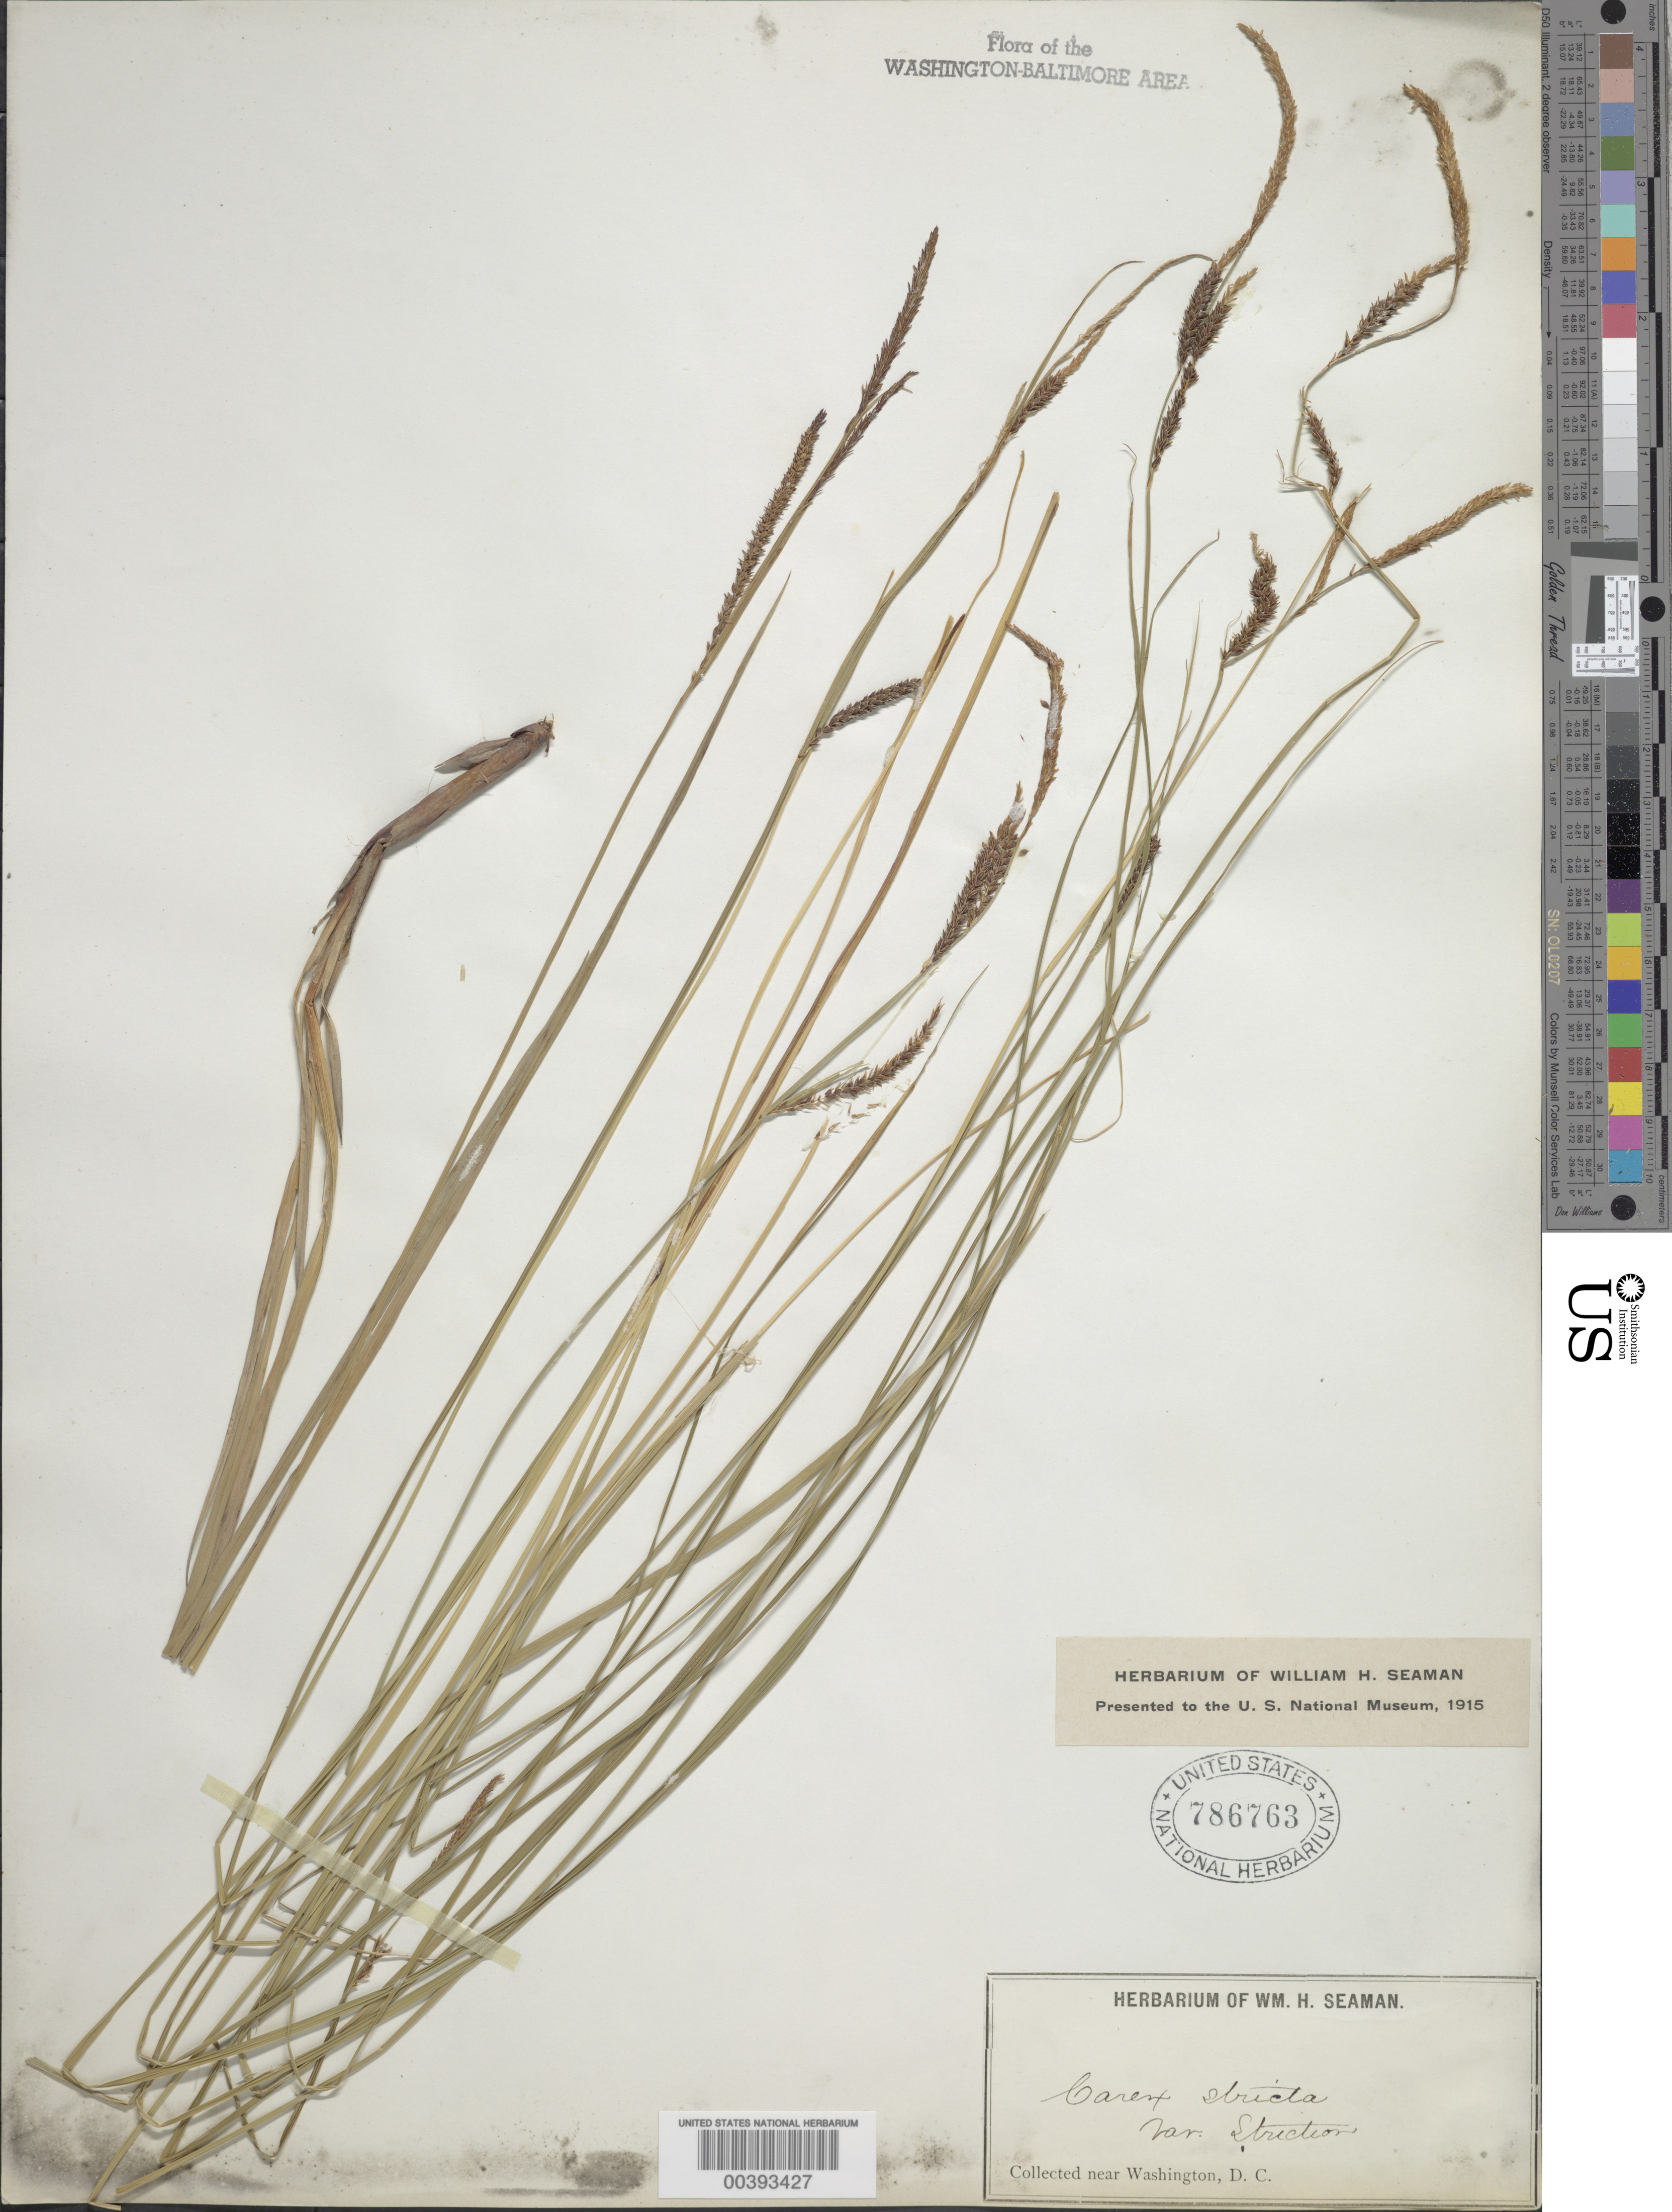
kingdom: Plantae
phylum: Tracheophyta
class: Liliopsida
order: Poales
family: Cyperaceae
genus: Carex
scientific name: Carex stricta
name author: Lam.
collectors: W. Seaman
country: United States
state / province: District of Columbia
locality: Washington DC Area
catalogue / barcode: US 786763